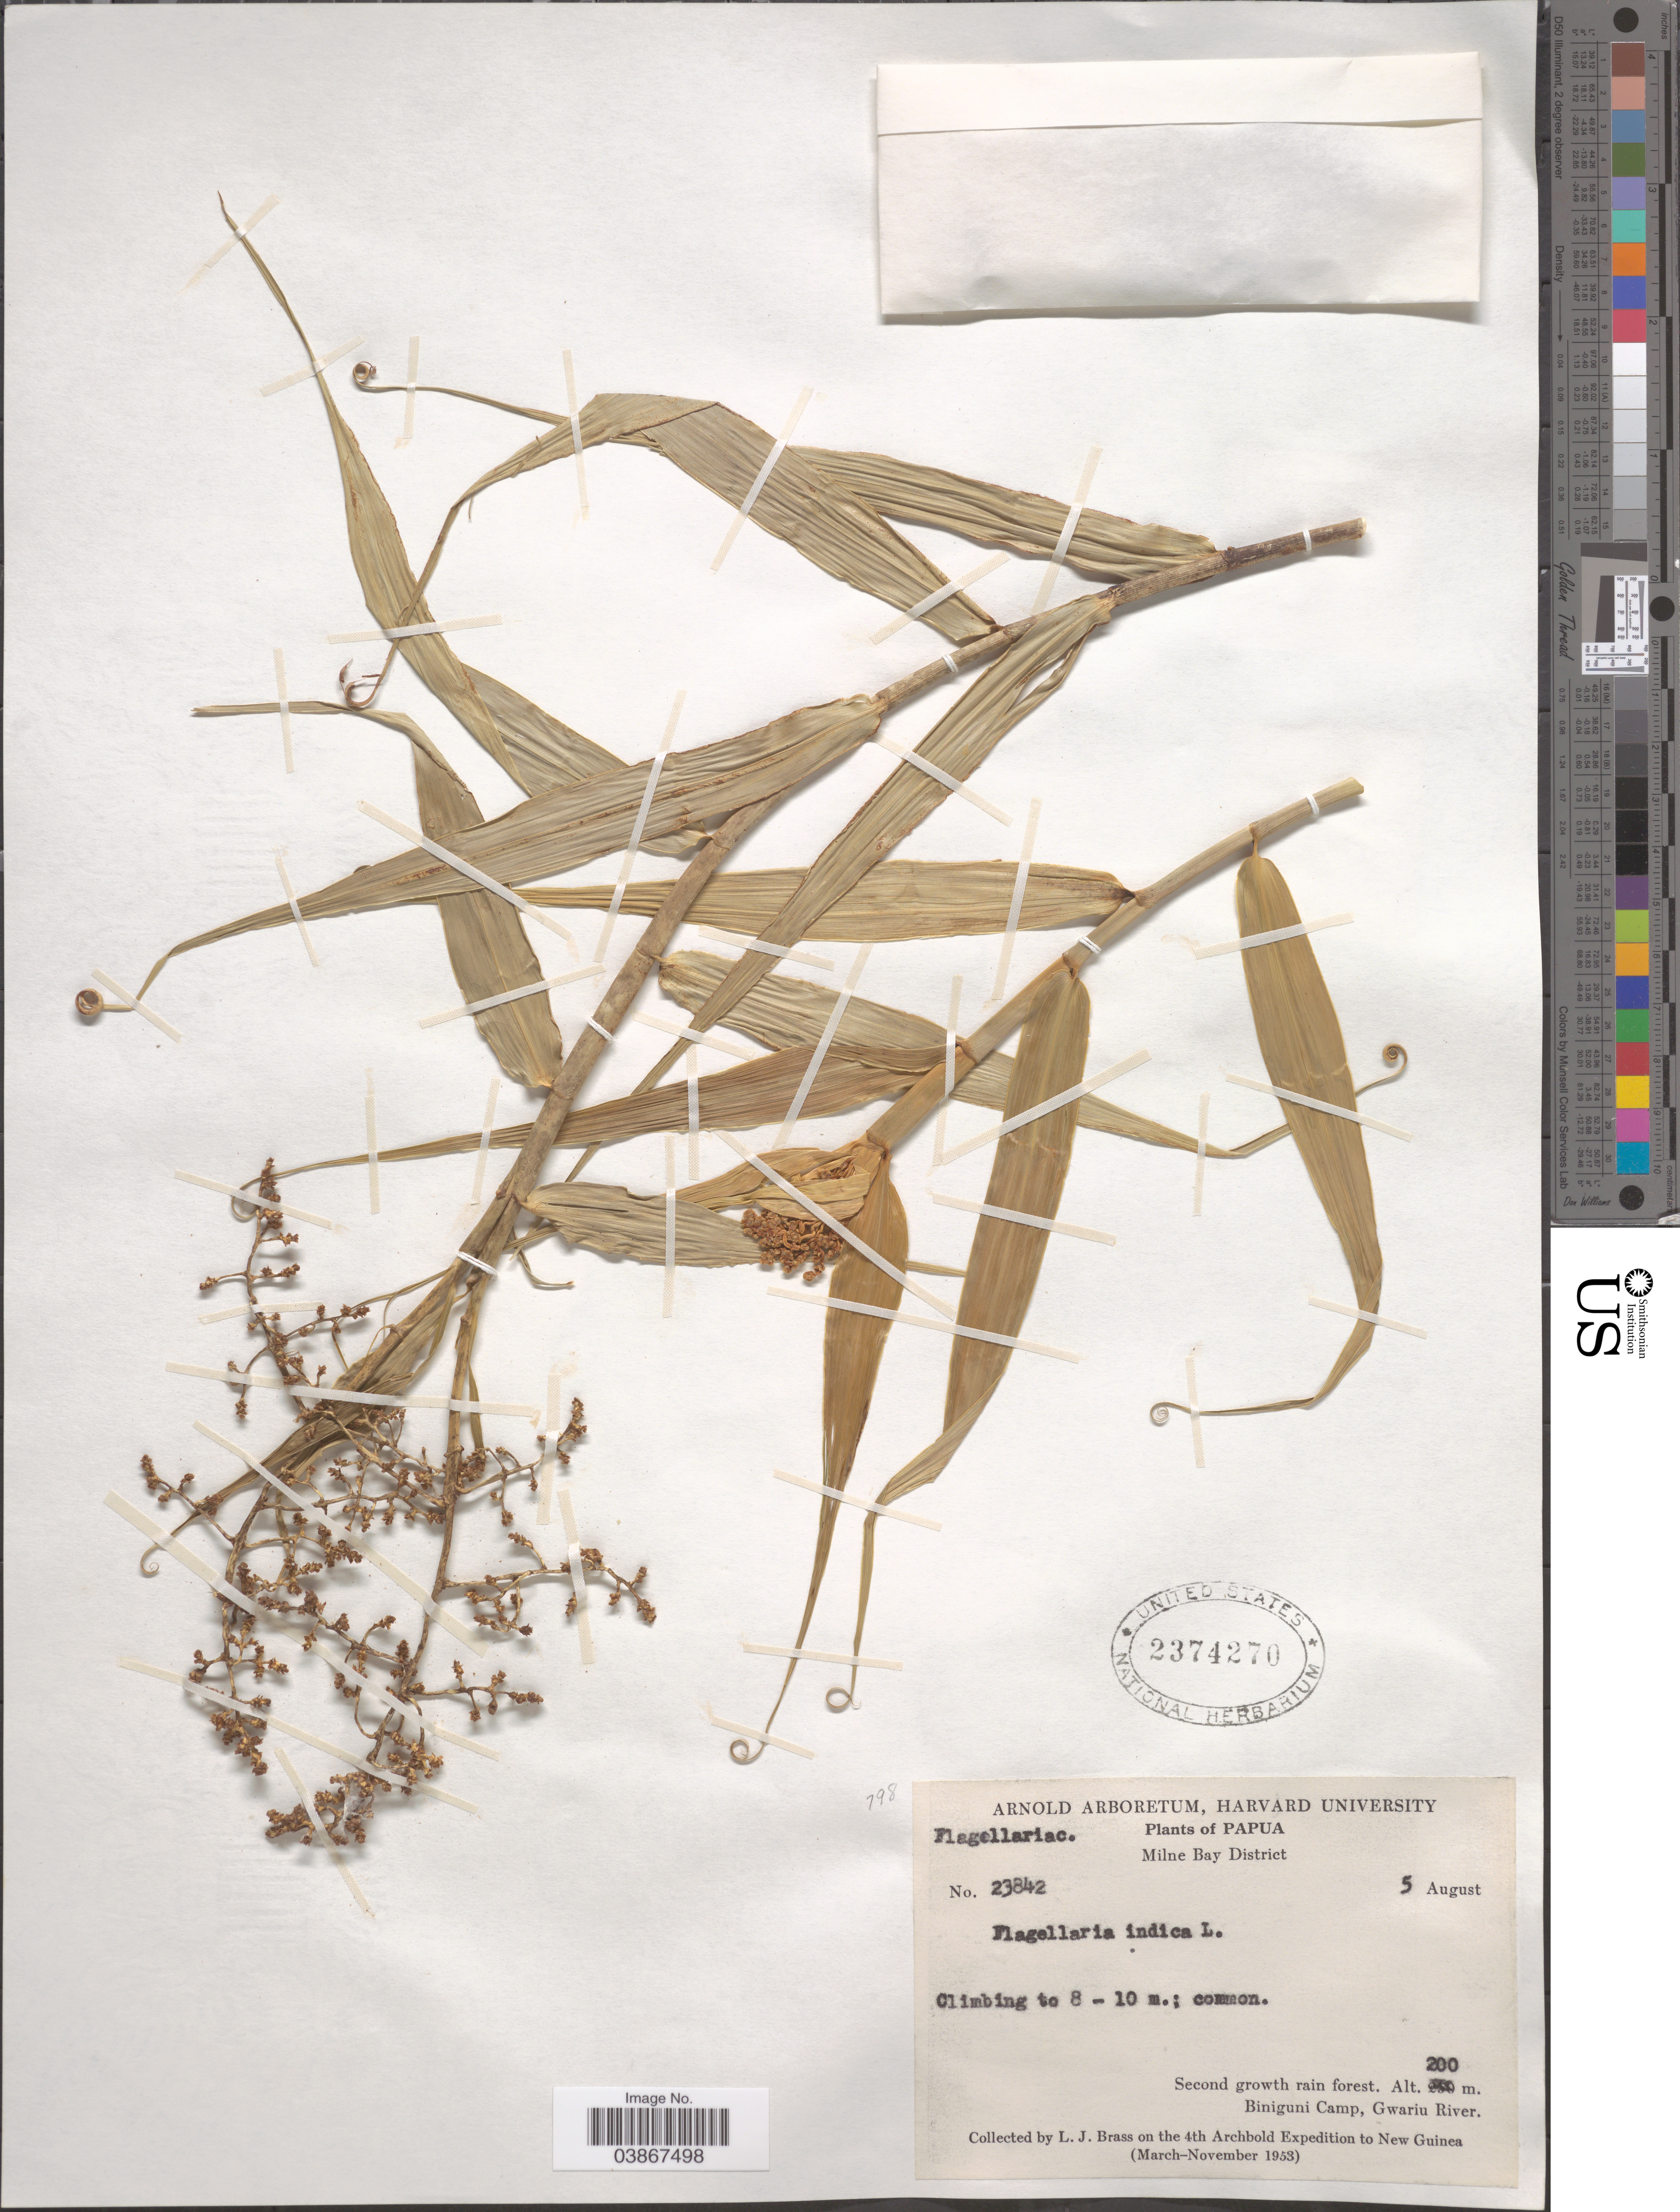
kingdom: Plantae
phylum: Tracheophyta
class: Liliopsida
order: Poales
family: Flagellariaceae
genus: Flagellaria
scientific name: Flagellaria indica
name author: L.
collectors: L. J. Brass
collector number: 23842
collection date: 1953-08-05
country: Papua New Guinea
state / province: Milne Bay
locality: Papua. Milne Bay District. Biniguni Camp, Gwariu River. New Guinea.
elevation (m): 200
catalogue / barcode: US 2374270